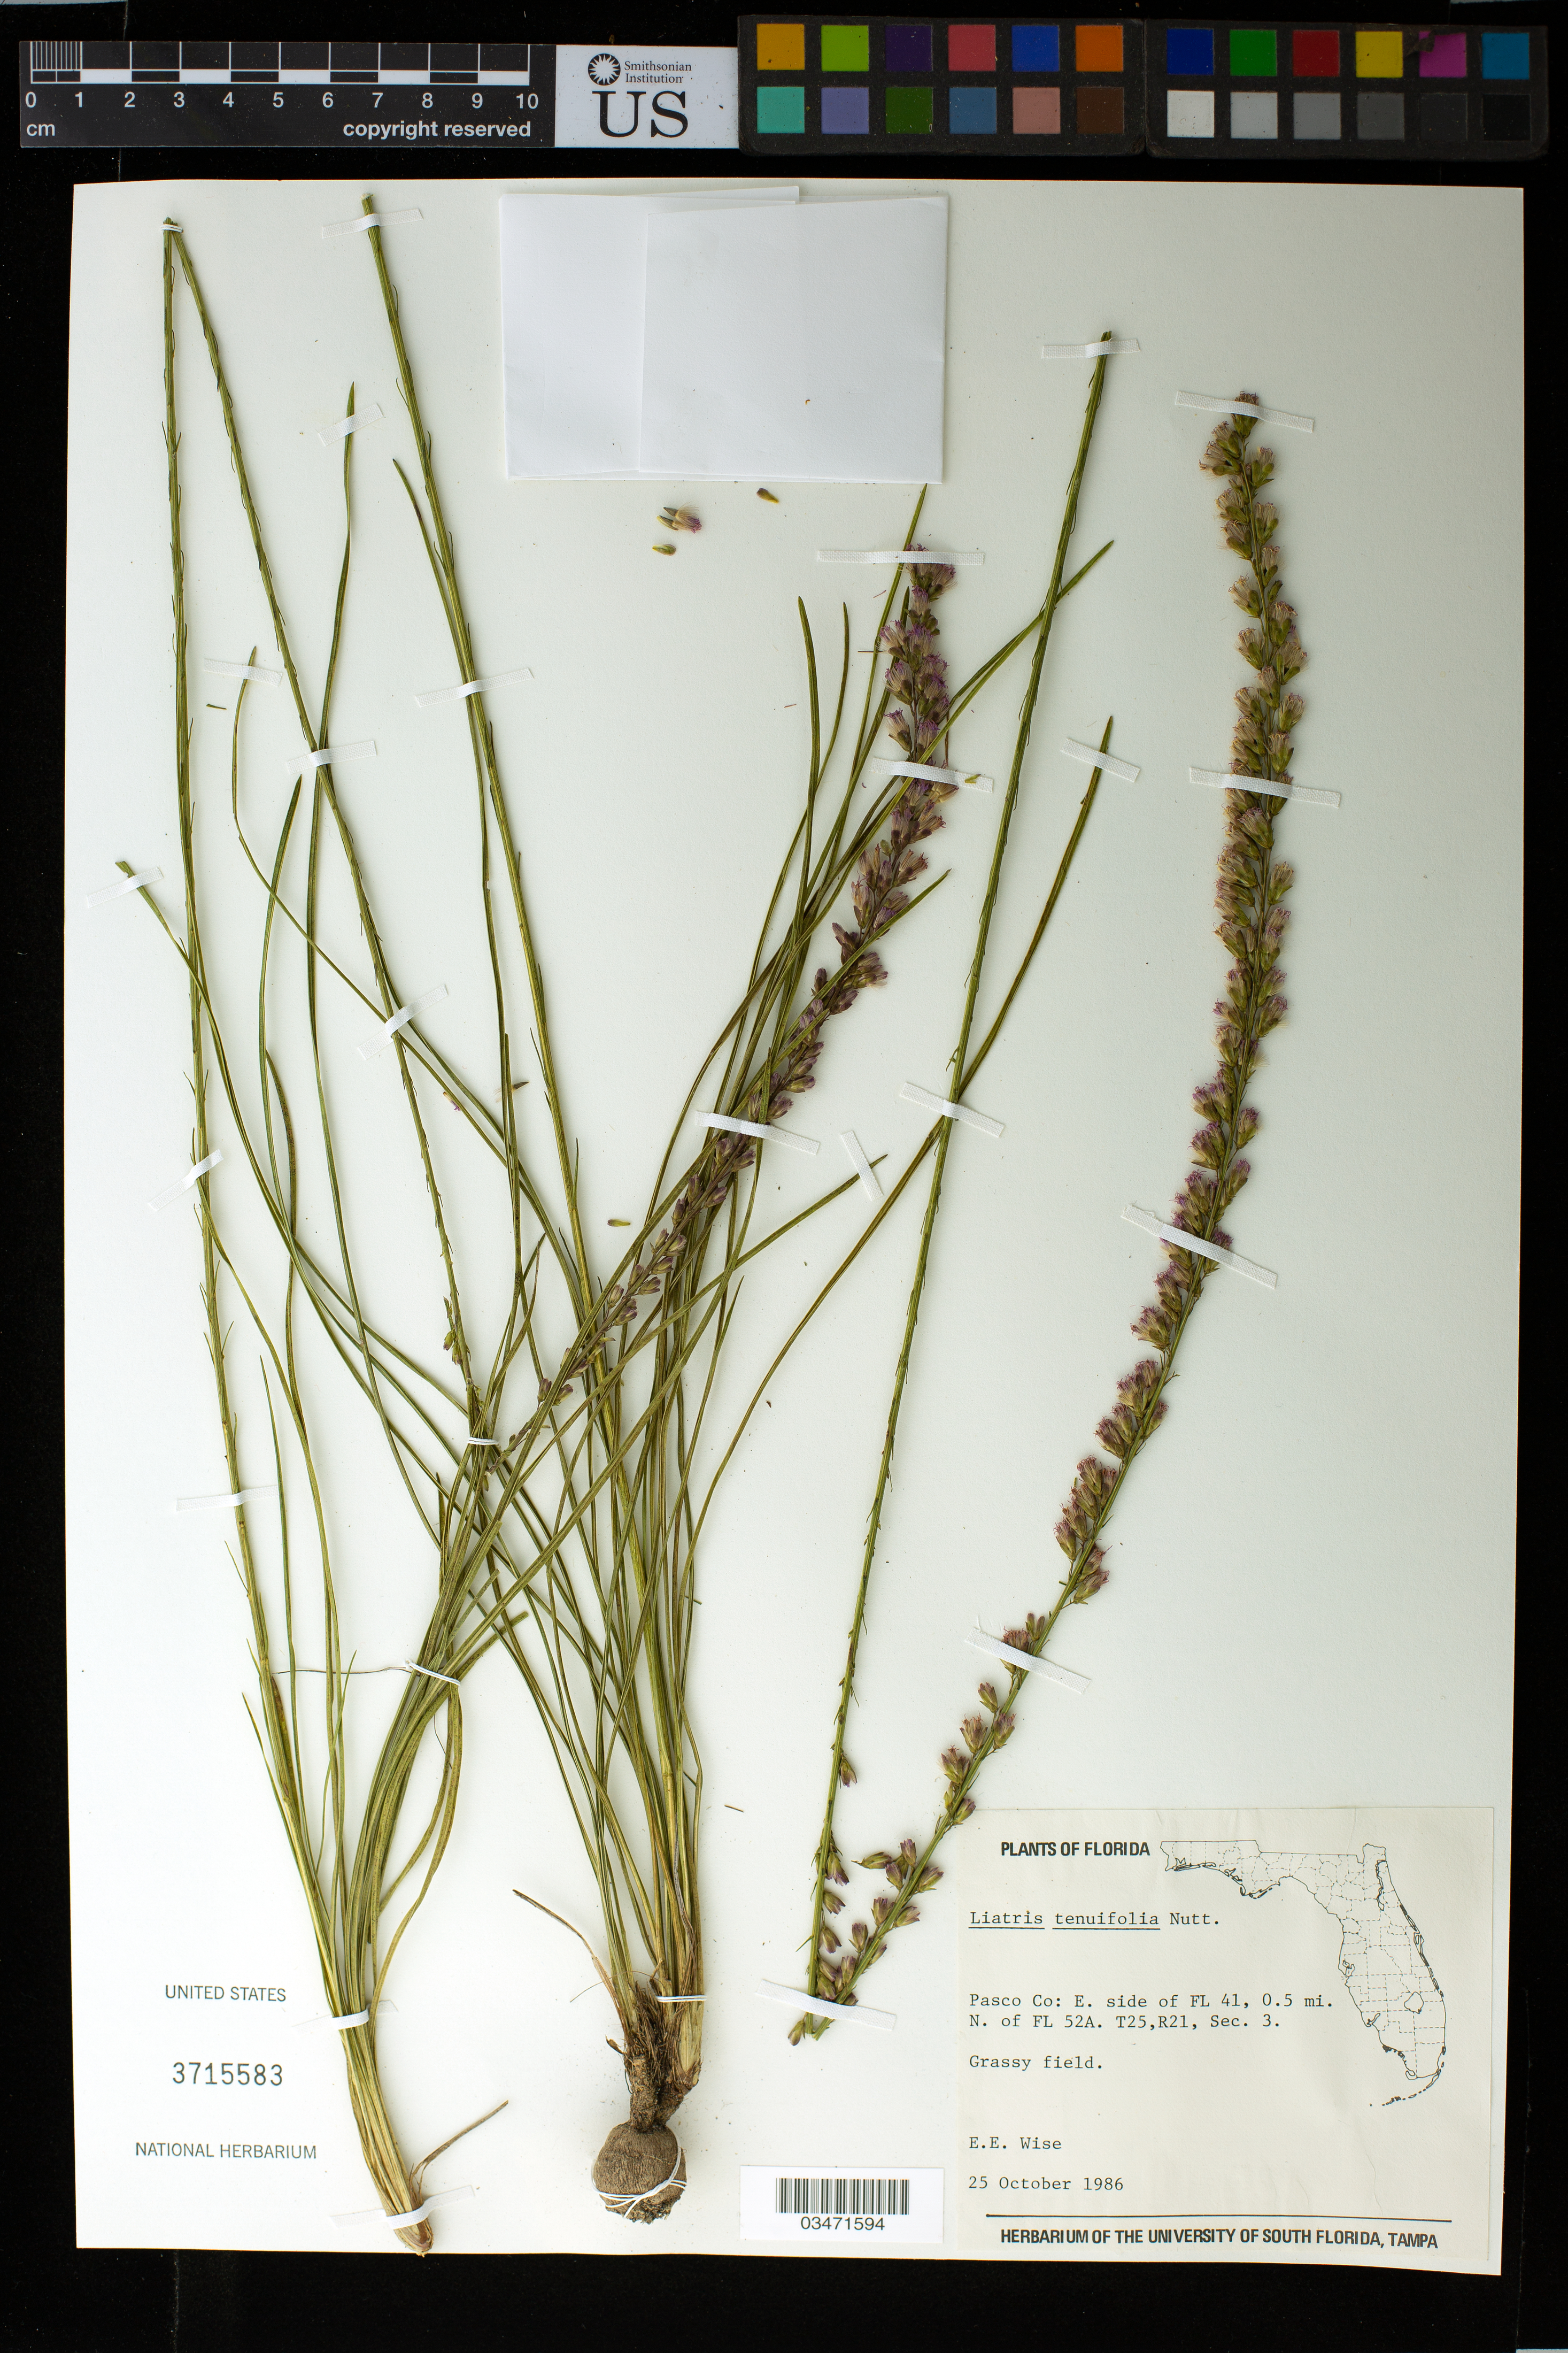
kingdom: Plantae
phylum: Tracheophyta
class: Magnoliopsida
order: Asterales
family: Asteraceae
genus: Liatris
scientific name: Liatris tenuifolia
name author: Nutt.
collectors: E. Wise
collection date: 1986-10-25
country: United States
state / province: Florida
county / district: Pasco County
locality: E side of FL 41, 0.5 mi. N of FL 52A, T25, R21, Sec. 3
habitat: Grassy field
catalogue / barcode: US 3715583